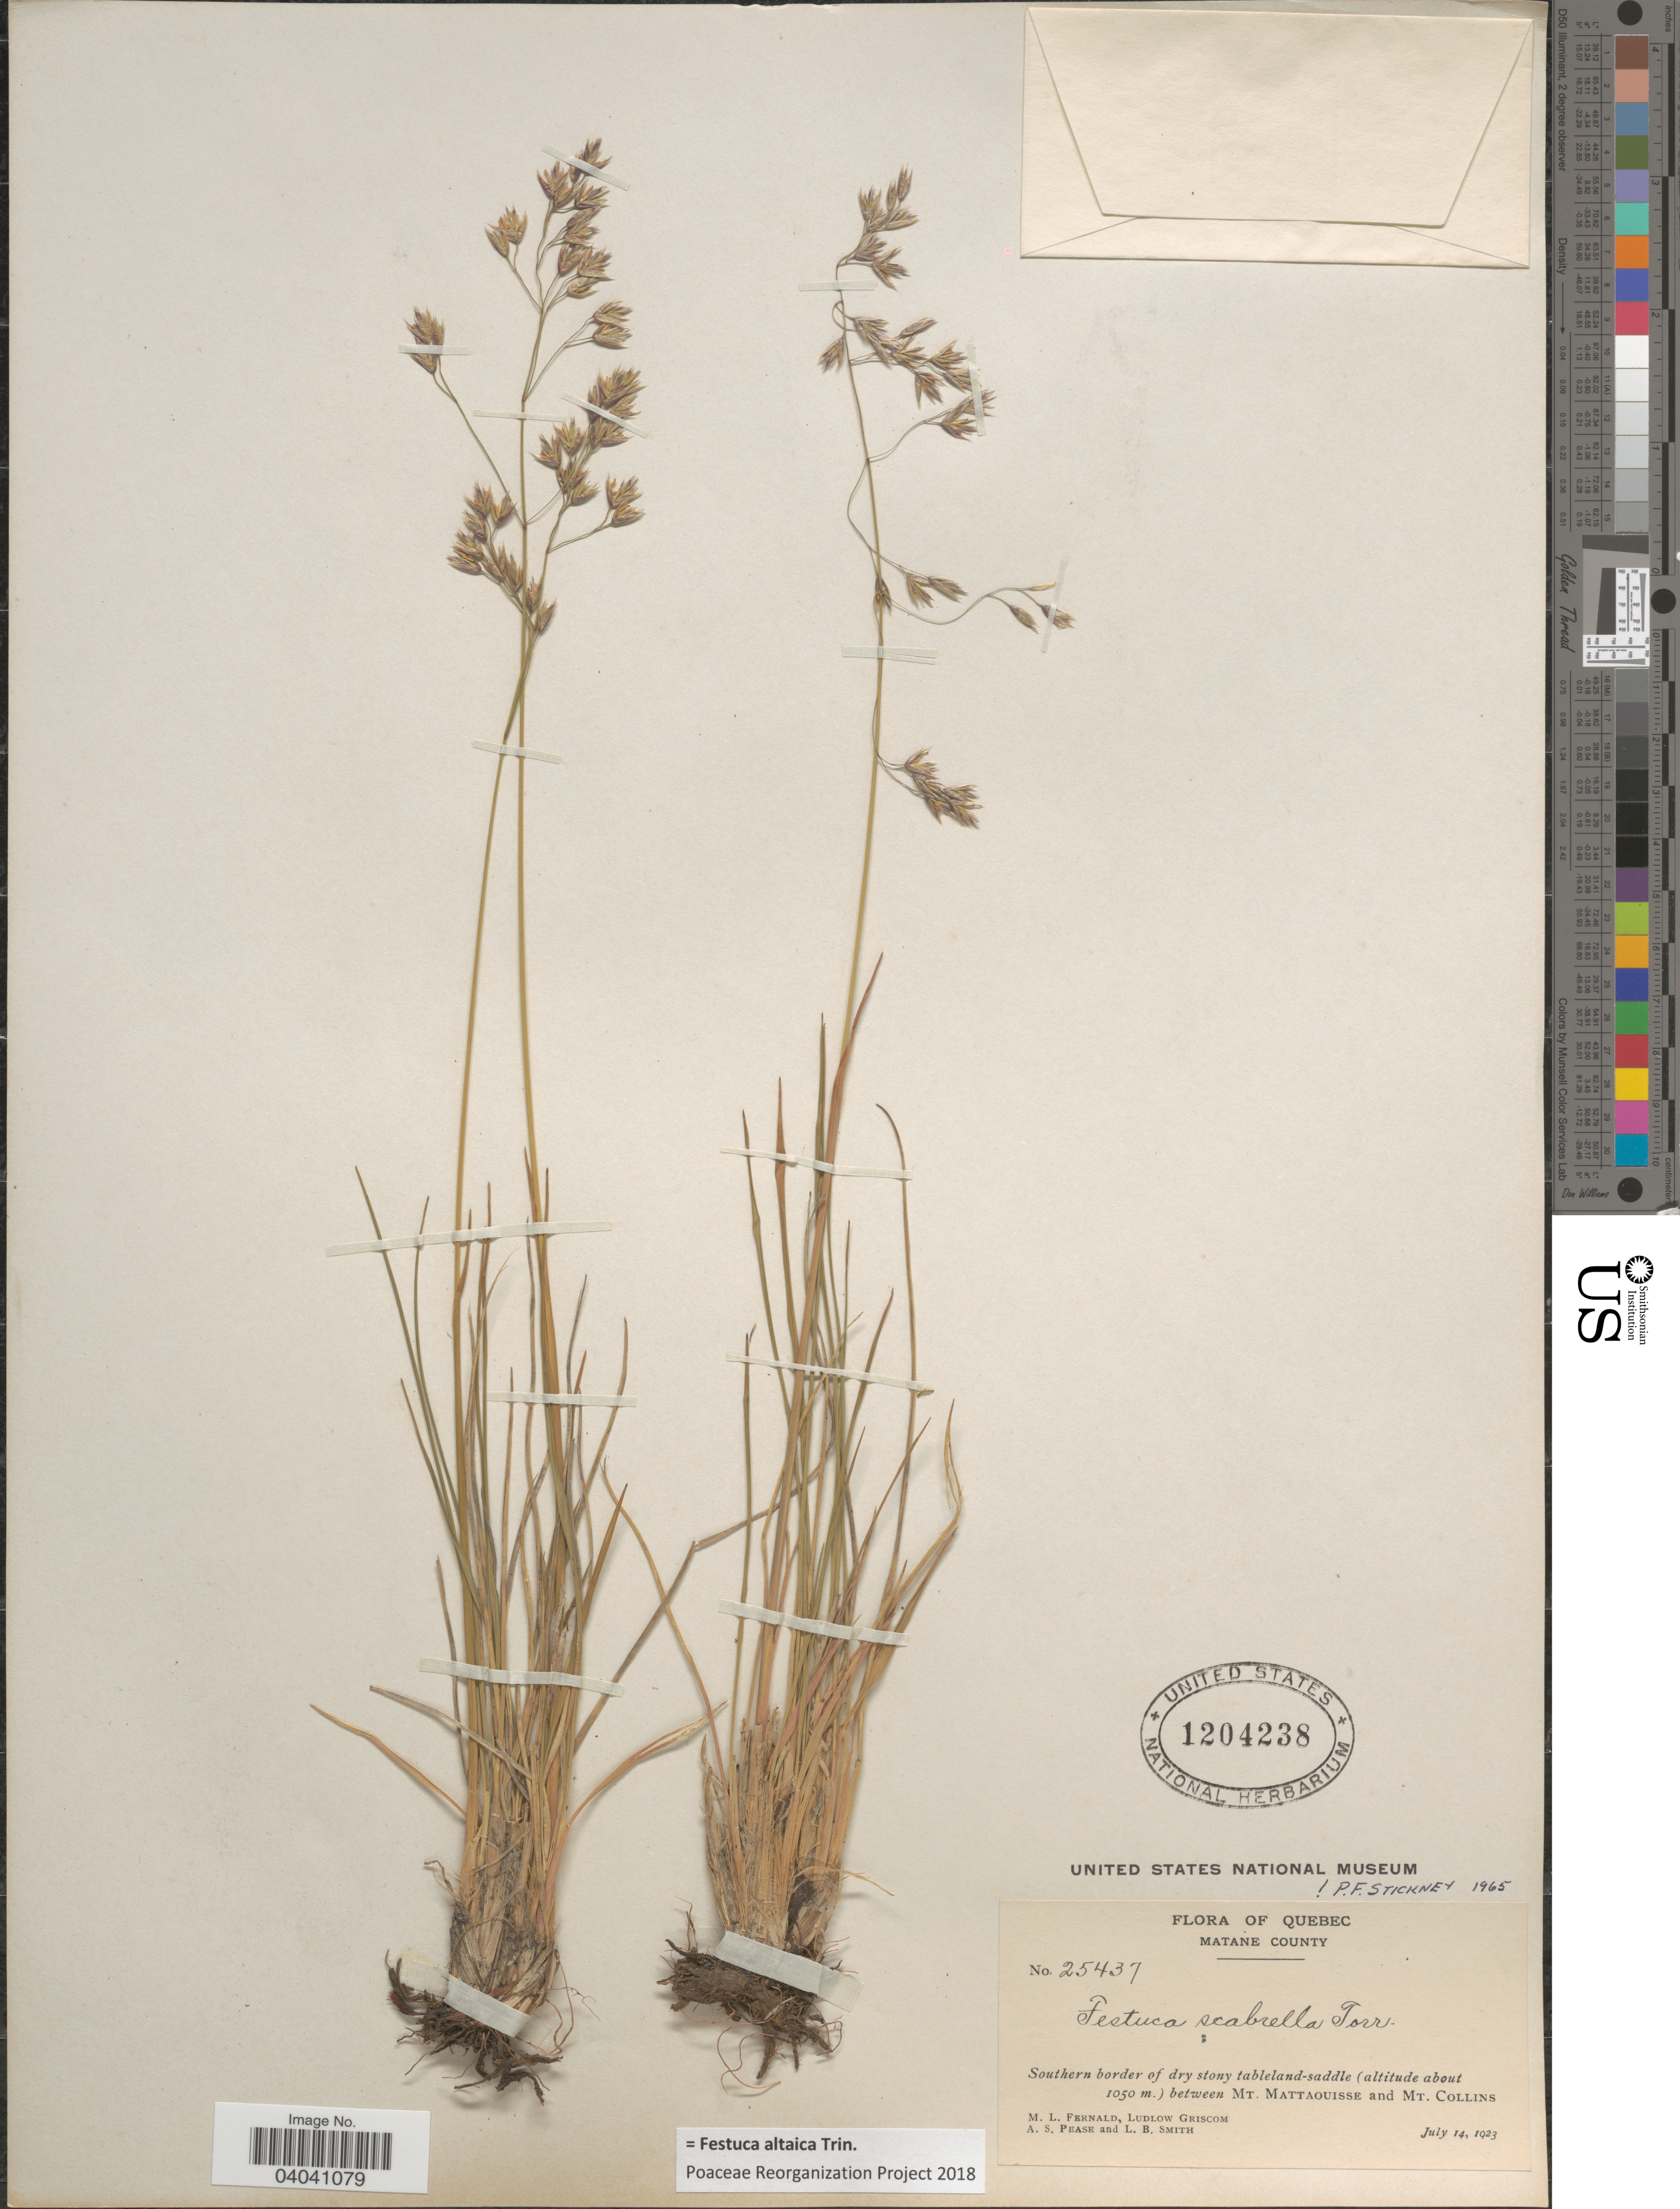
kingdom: Plantae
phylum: Tracheophyta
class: Liliopsida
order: Poales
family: Poaceae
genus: Festuca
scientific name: Festuca altaica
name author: Trin.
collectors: M. L. Fernald, L. Griscom, A. S. Pease & L. Smith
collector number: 25437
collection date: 1923-07-14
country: Canada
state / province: Quebec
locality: Matane County. Southern border of dry stony tableland-saddle between Mt. Mattaouisse and Mt. Collins.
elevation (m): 1050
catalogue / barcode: US 1204238